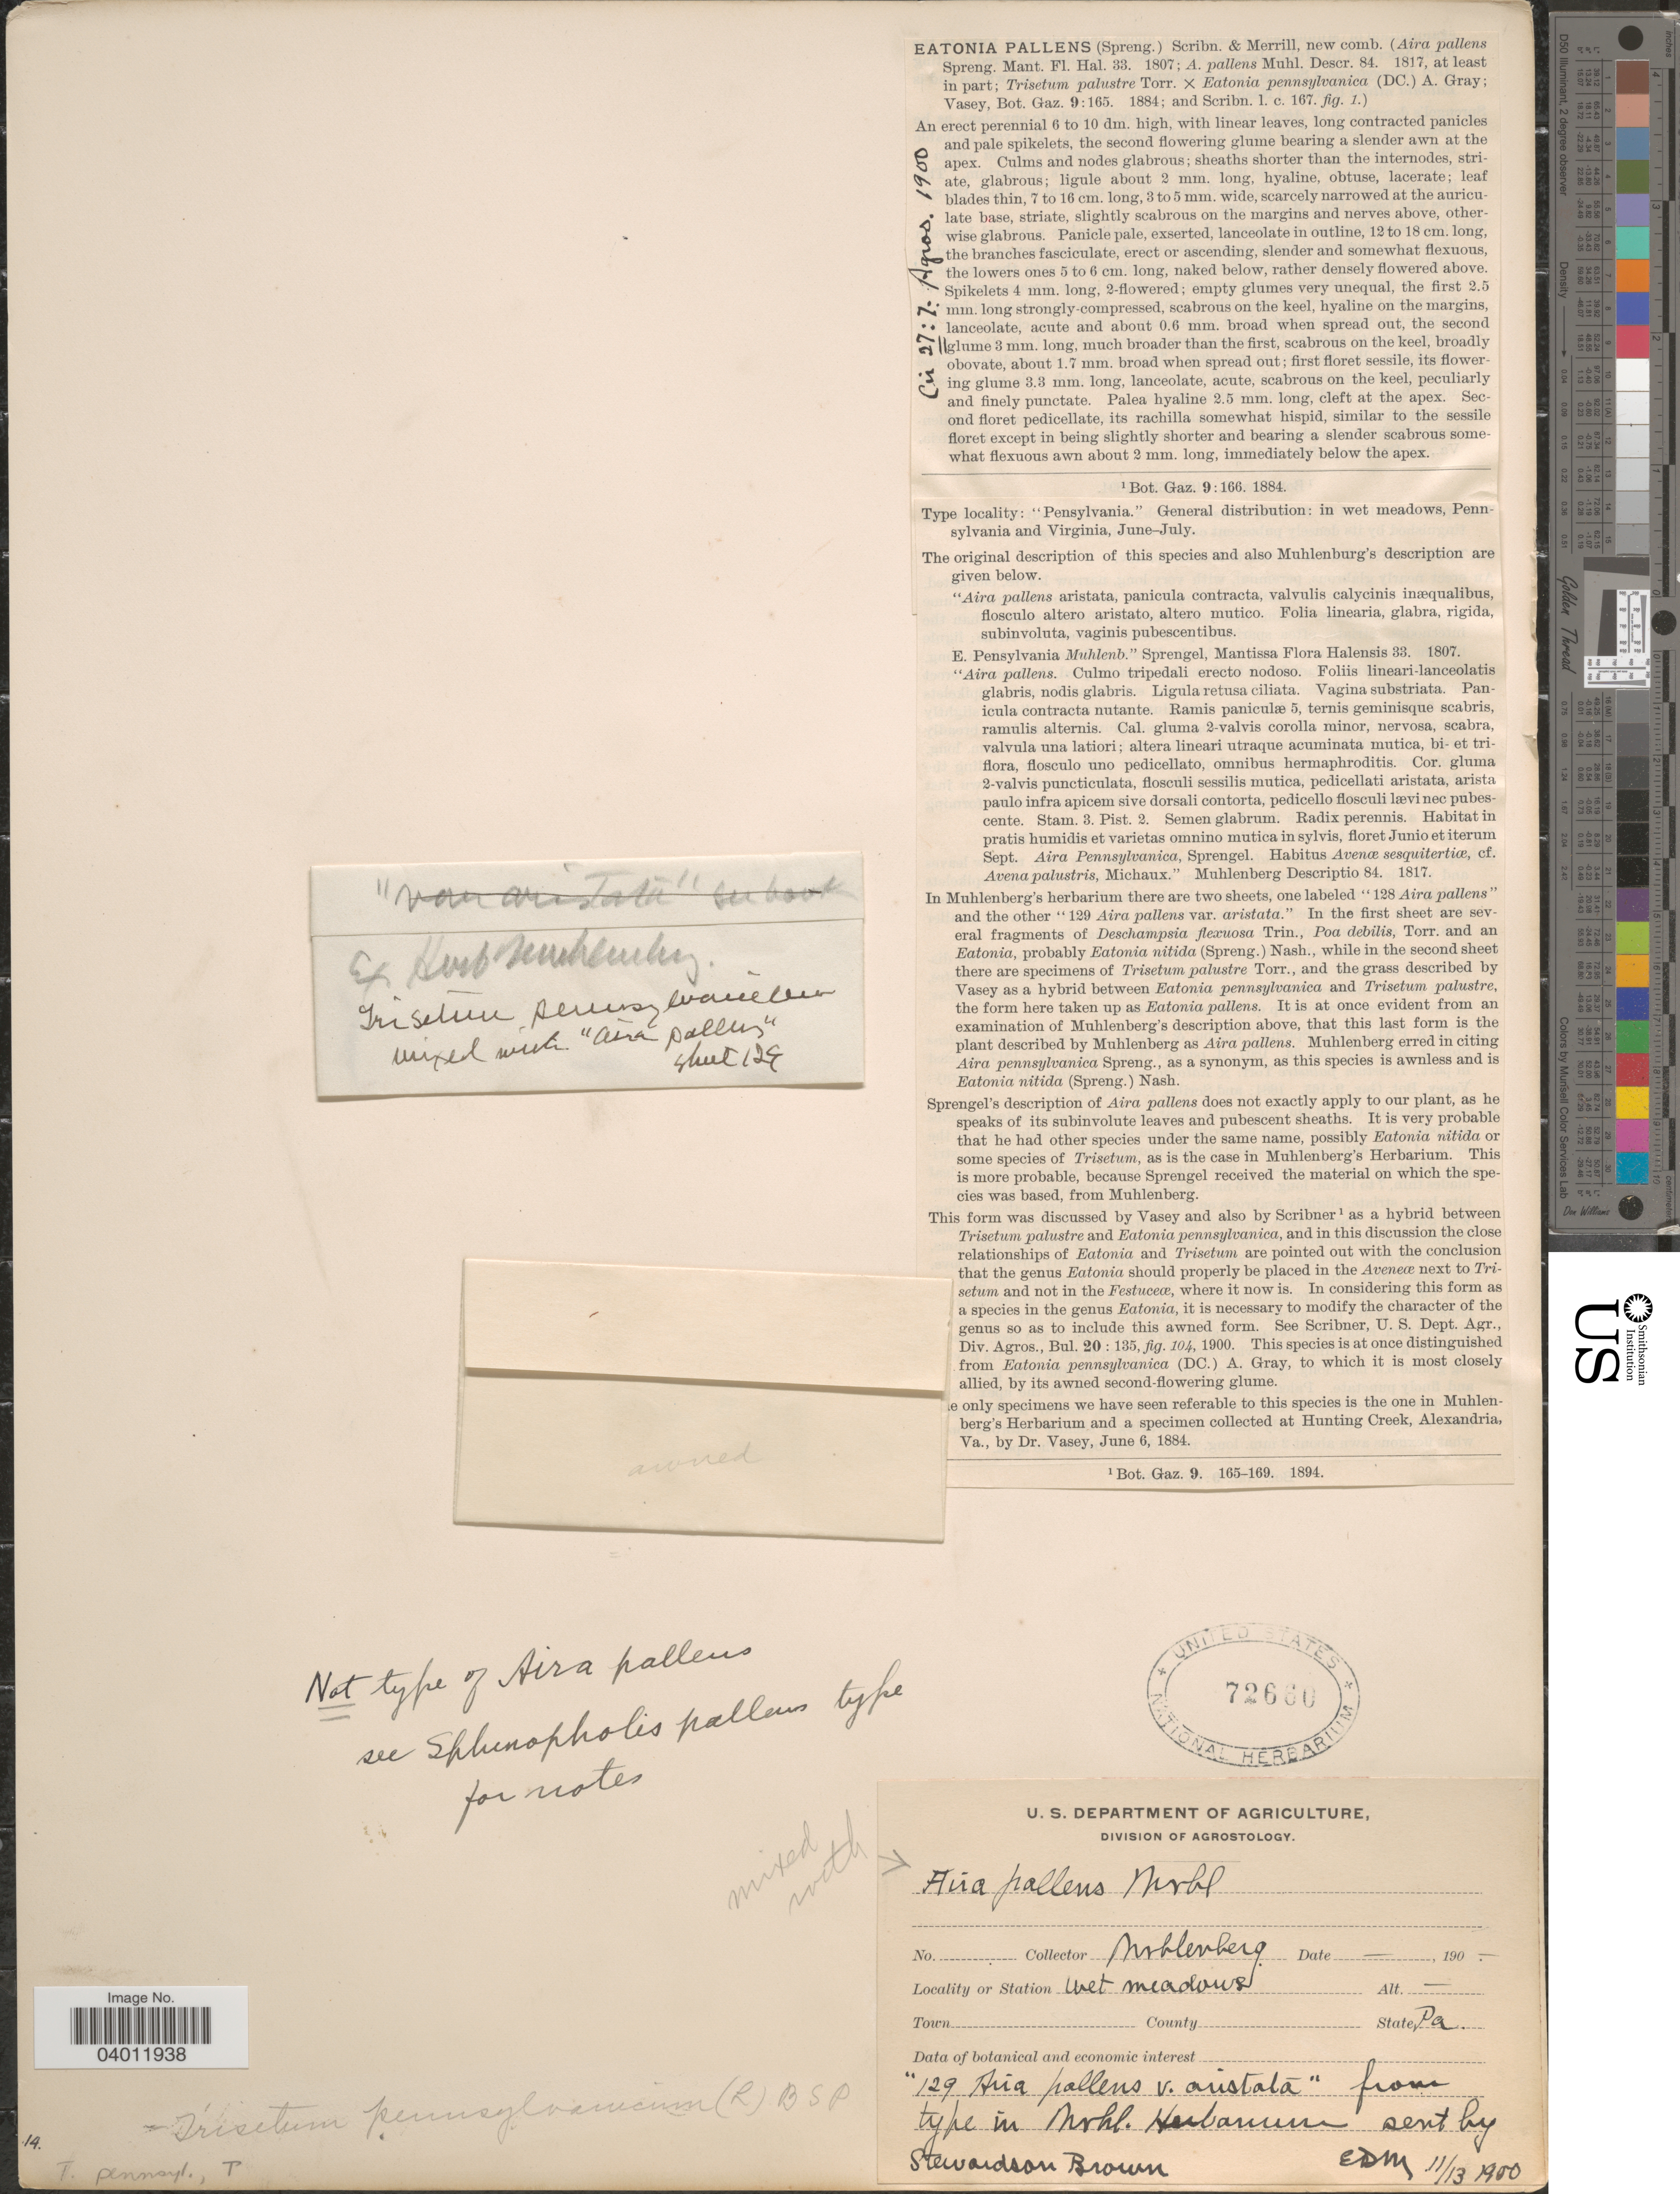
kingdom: Plantae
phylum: Tracheophyta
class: Liliopsida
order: Poales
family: Poaceae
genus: Sphenopholis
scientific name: Sphenopholis obtusata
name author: (Michx.) Scribn.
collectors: Muhlenberg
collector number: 129 ?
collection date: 1900-11-13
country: United States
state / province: Pennsylvania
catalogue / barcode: US 72660